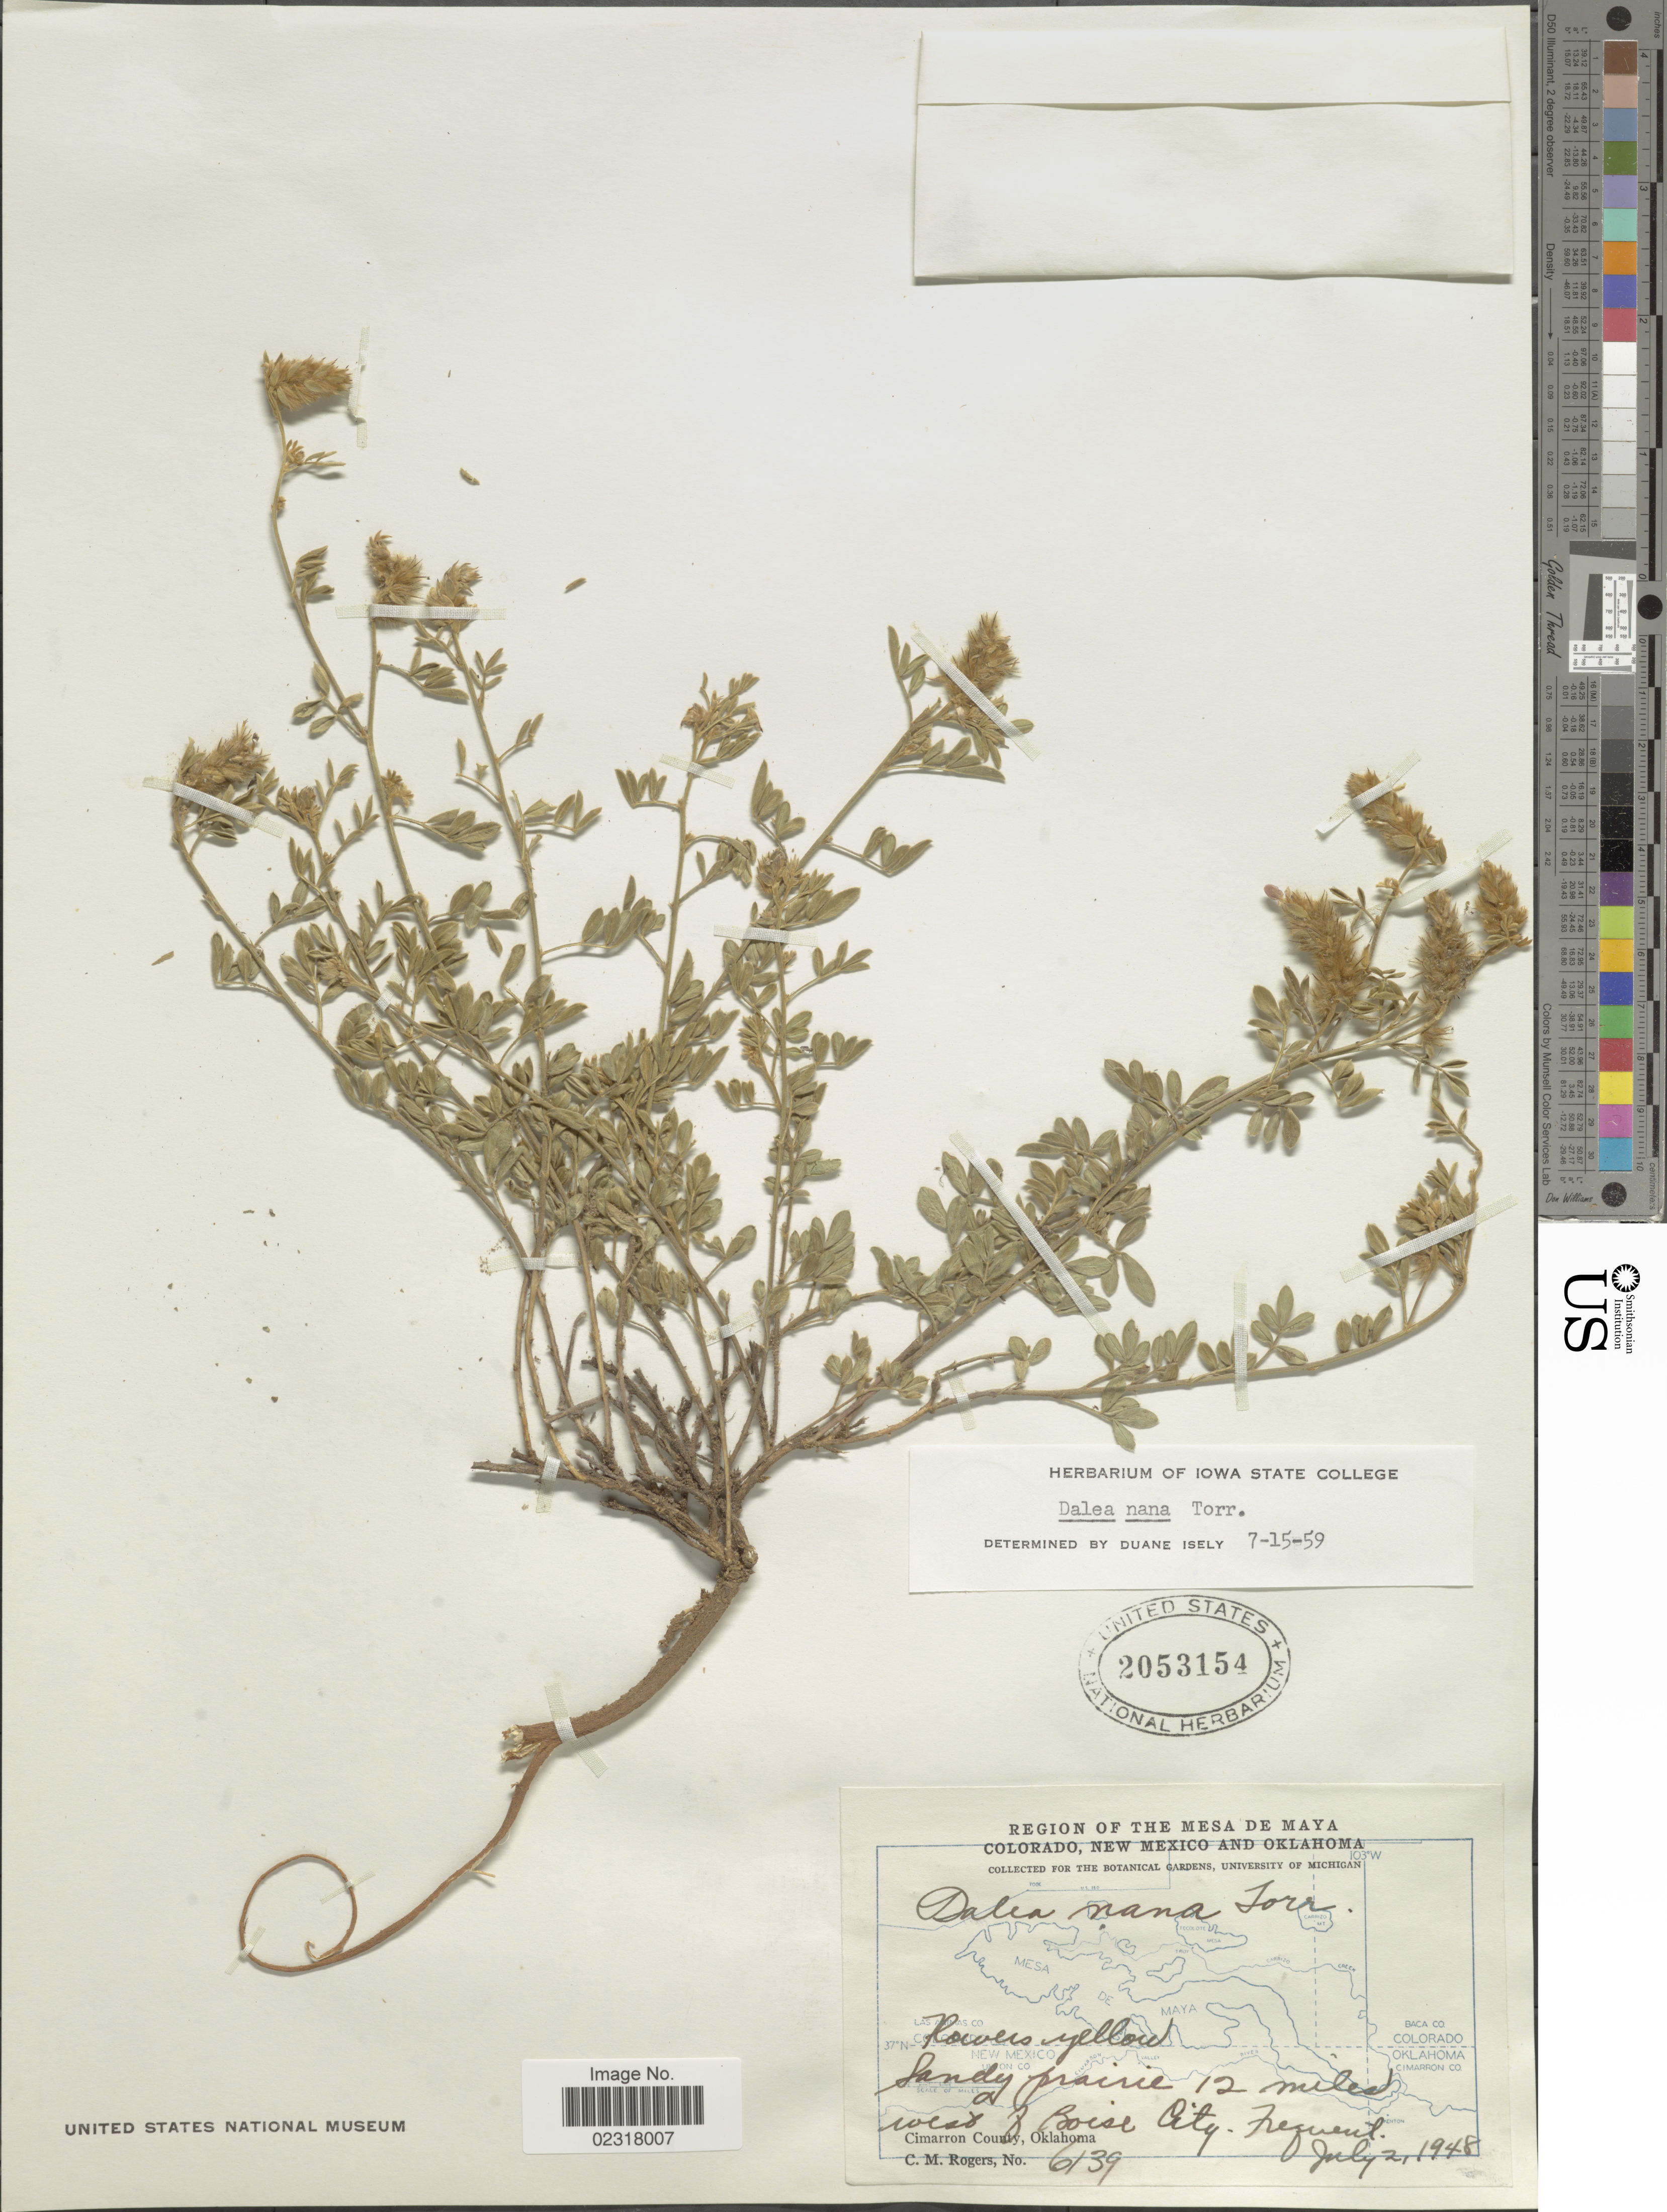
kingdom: Plantae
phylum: Tracheophyta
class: Magnoliopsida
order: Fabales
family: Fabaceae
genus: Dalea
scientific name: Dalea nana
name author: Torr. & A. Gray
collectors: C. M. Rogers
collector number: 6139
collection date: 1948-07-02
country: United States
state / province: Oklahoma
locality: Sandy prairie 12 miles west of Boise City, Cimarron County.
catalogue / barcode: US 2053154